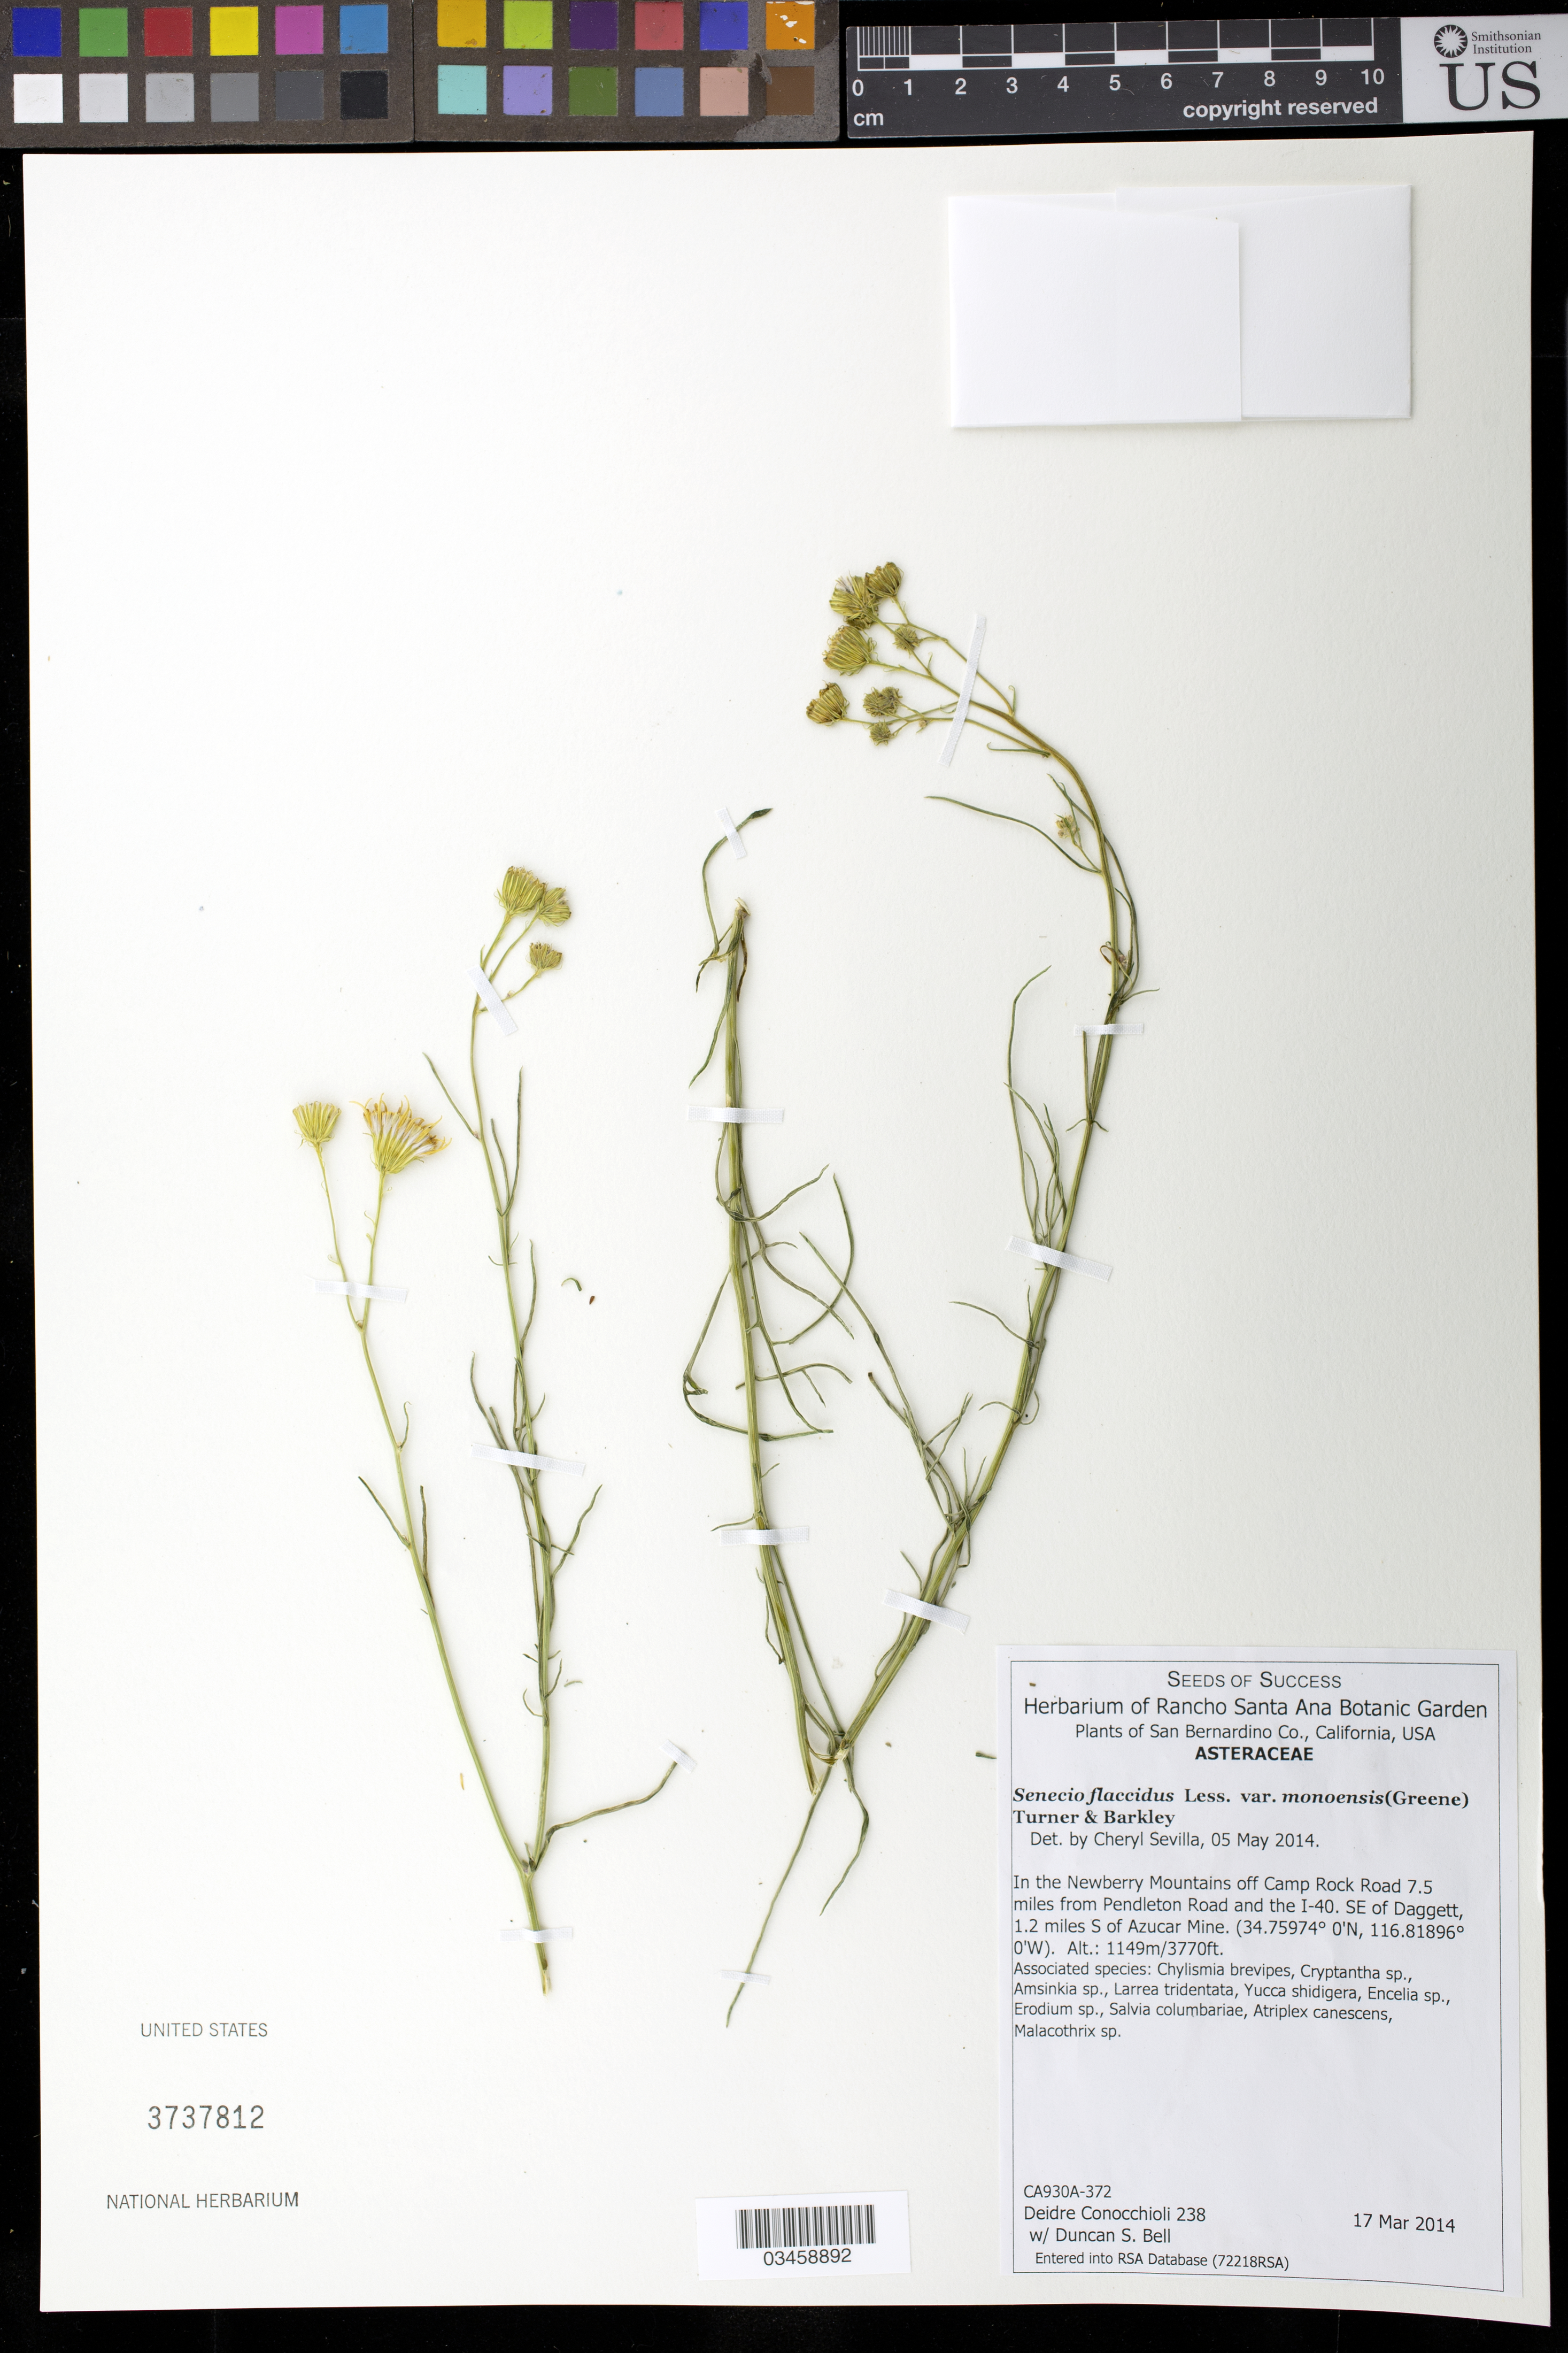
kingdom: Plantae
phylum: Tracheophyta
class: Magnoliopsida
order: Asterales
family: Asteraceae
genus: Senecio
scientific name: Senecio flaccidus var. monoensis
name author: (Greene) B.L. Turner & T.M. Barkley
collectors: D. Conocchioli & D. S. Bell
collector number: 372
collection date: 2014-03-17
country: United States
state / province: California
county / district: San Bernardino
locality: In the Newberry Mts off Camp Rock Road 7.5 mi. from Pendleton Road and the I-40. SE of Daggett, 1.2 mi. S of Azucar Mine.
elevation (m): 1149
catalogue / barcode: US 3737812